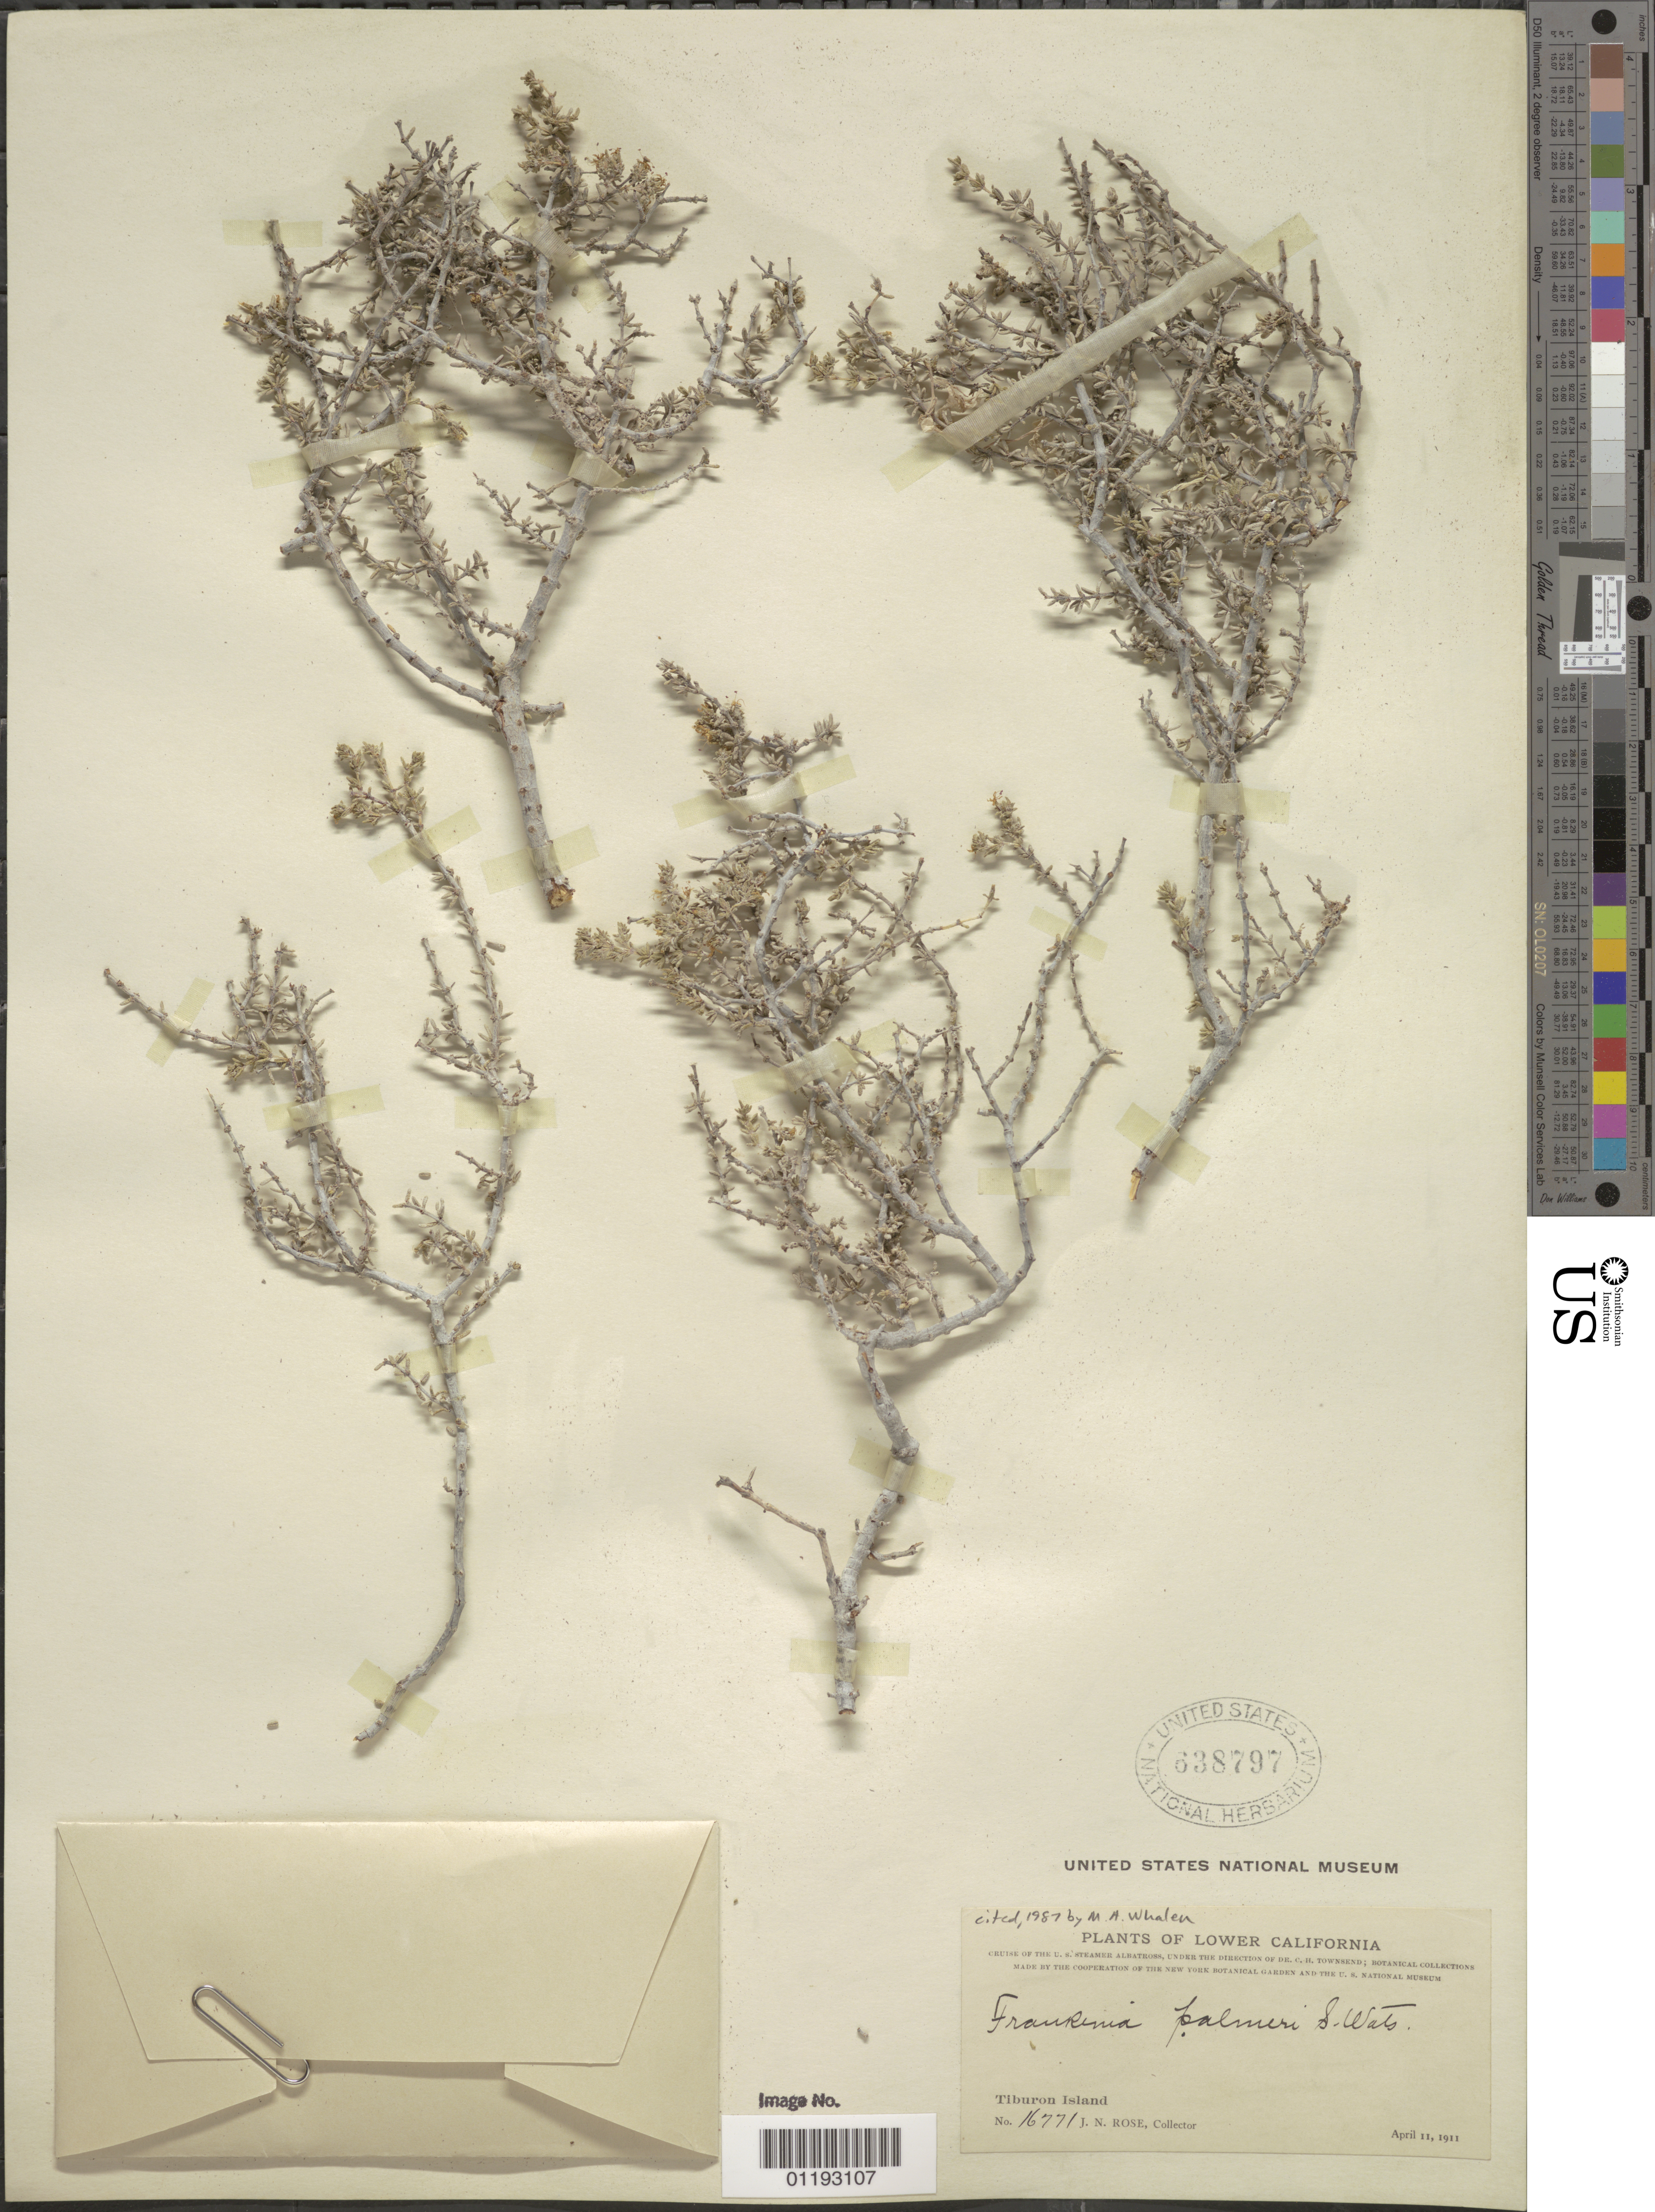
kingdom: Plantae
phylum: Tracheophyta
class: Magnoliopsida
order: Caryophyllales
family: Frankeniaceae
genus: Frankenia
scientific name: Frankenia palmeri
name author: S. Watson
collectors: J. N. Rose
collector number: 16771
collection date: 1911-04-11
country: Mexico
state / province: Sonora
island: Tiburon Island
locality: Tiburon Island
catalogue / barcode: US 638797